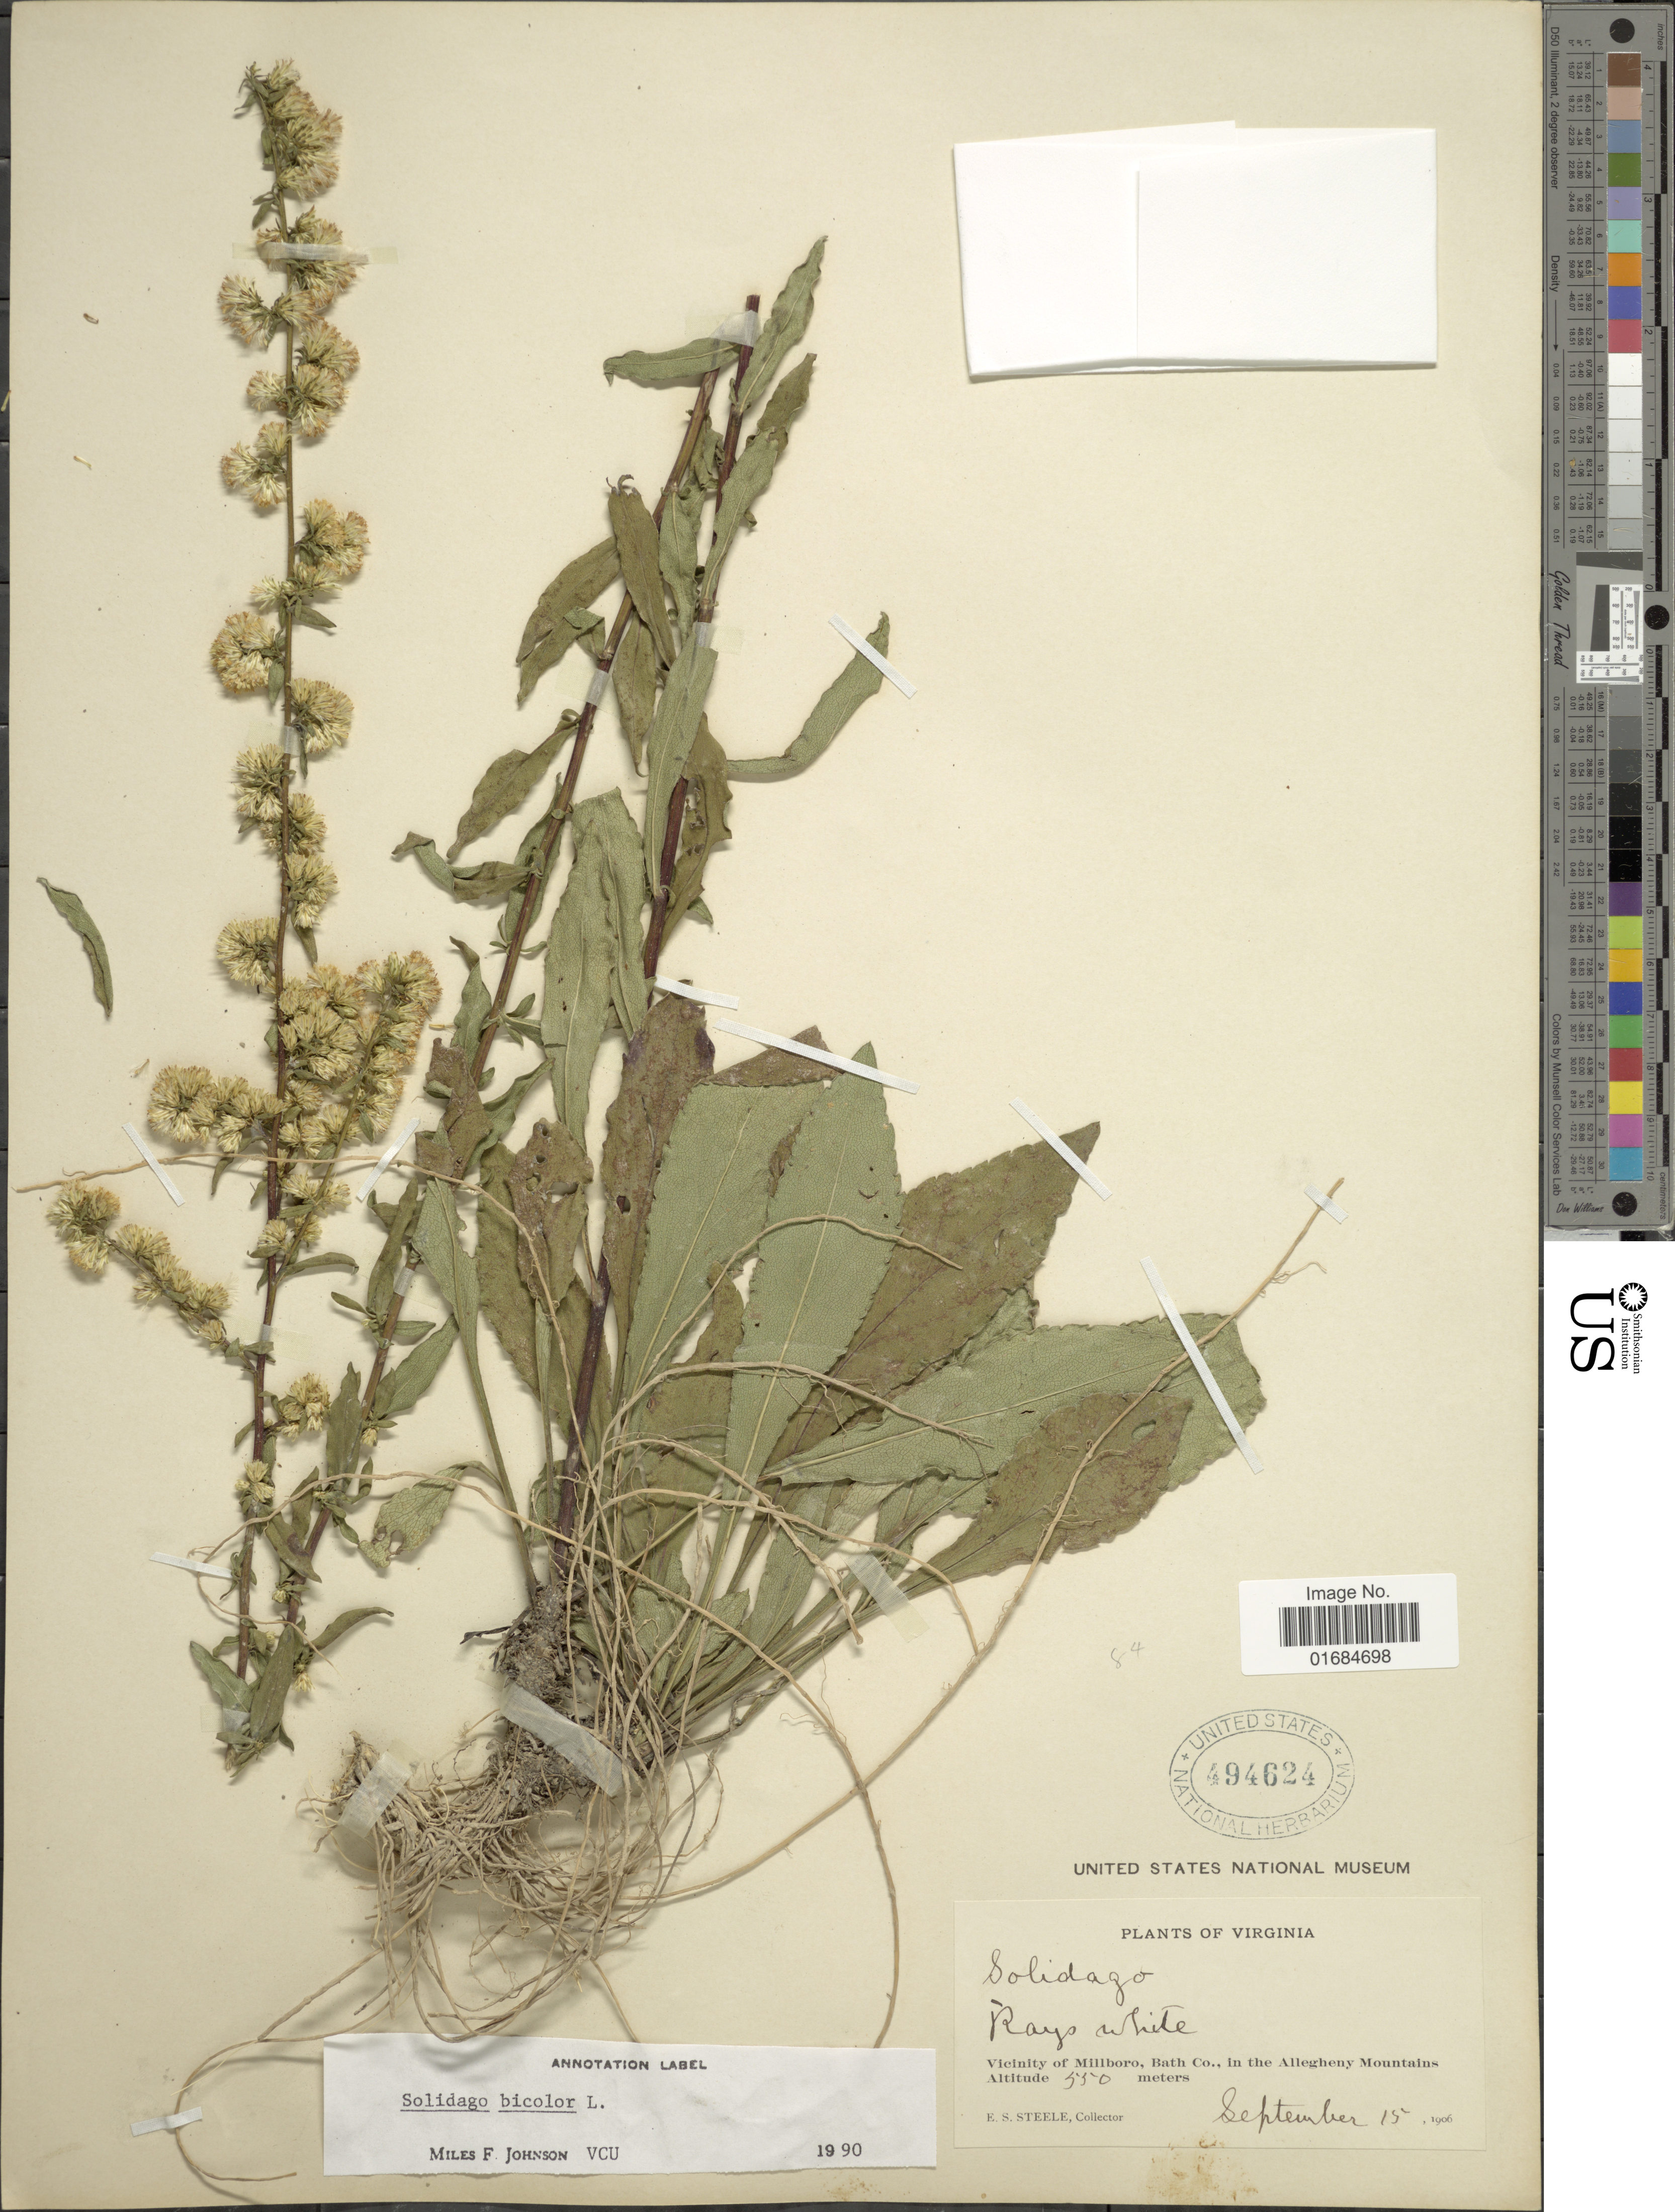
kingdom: Plantae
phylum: Tracheophyta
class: Magnoliopsida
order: Asterales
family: Asteraceae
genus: Solidago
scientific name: Solidago bicolor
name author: L.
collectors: E. Steele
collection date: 1906-09-15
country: United States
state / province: Virginia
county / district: Bath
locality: Vicinity of Millboro, Bath Co., in the Allegheny Mountains.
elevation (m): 550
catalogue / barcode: US 494624